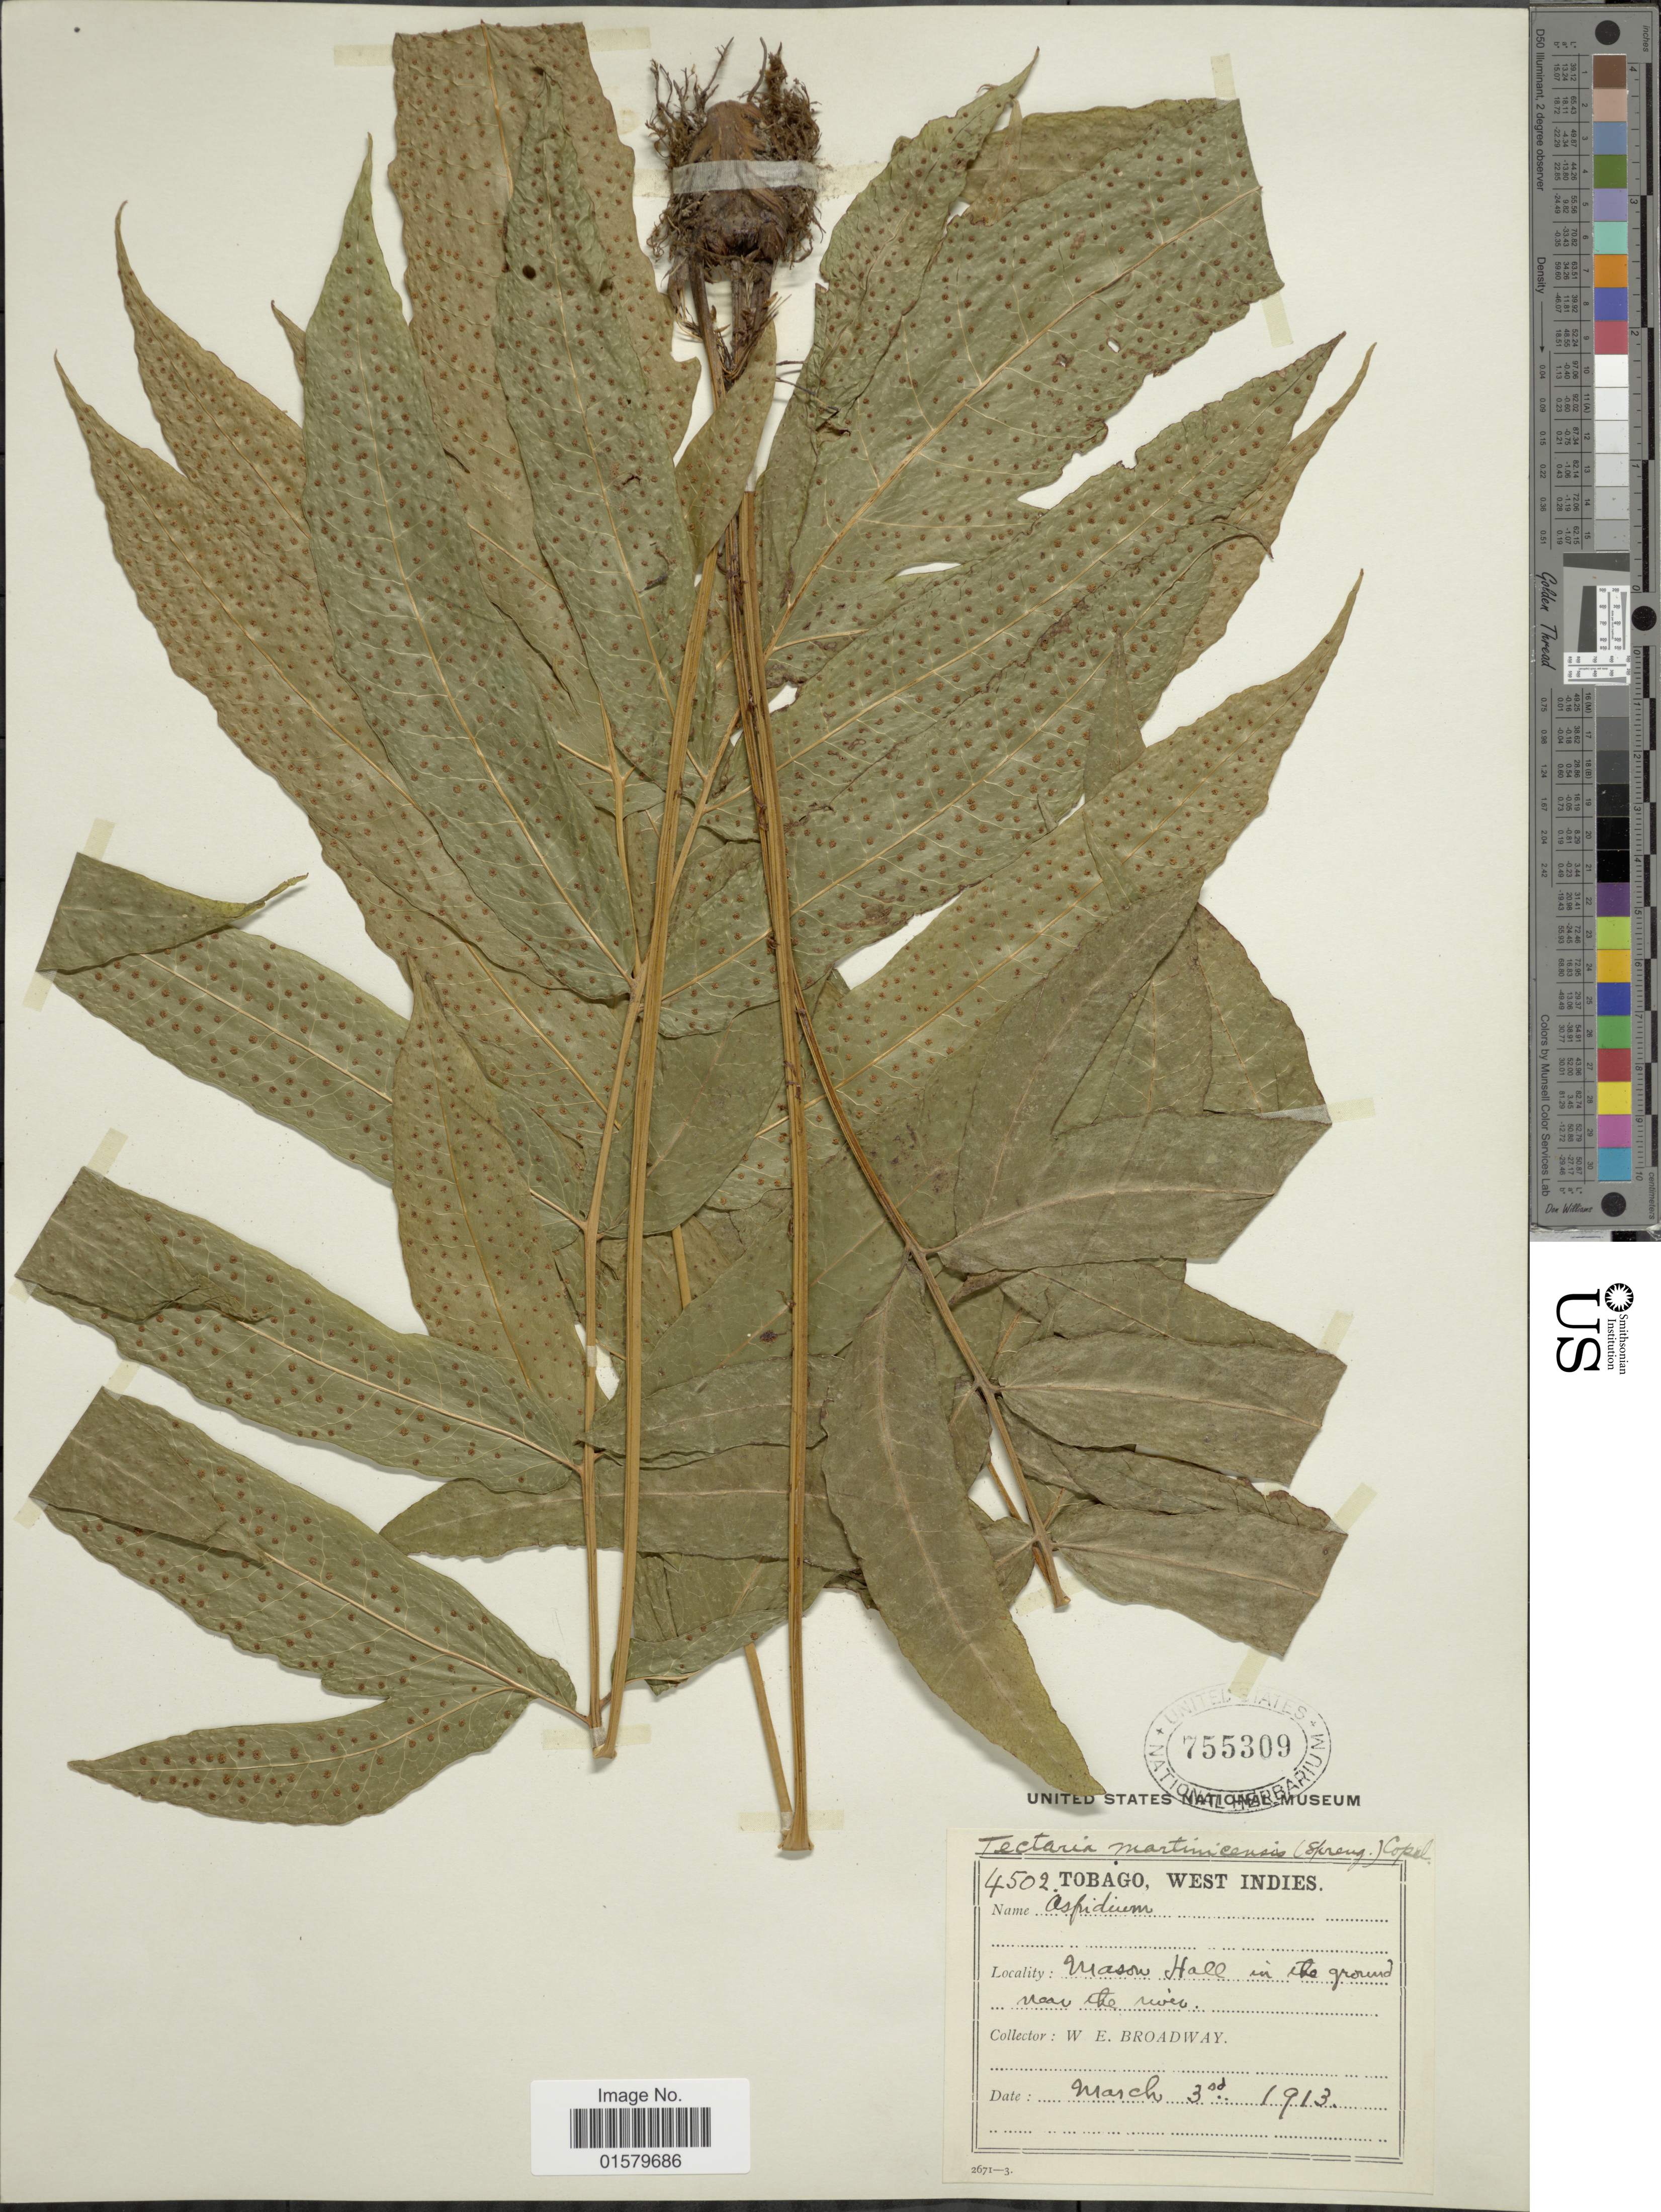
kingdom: Plantae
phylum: Tracheophyta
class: Polypodiopsida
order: Polypodiales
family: Tectariaceae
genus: Tectaria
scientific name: Tectaria incisa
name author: Cav.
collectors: W. E. Broadway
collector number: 4502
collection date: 1913-03-03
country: Trinidad and Tobago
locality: Tobago, Mason Hall in the ground near the river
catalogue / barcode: US 755309